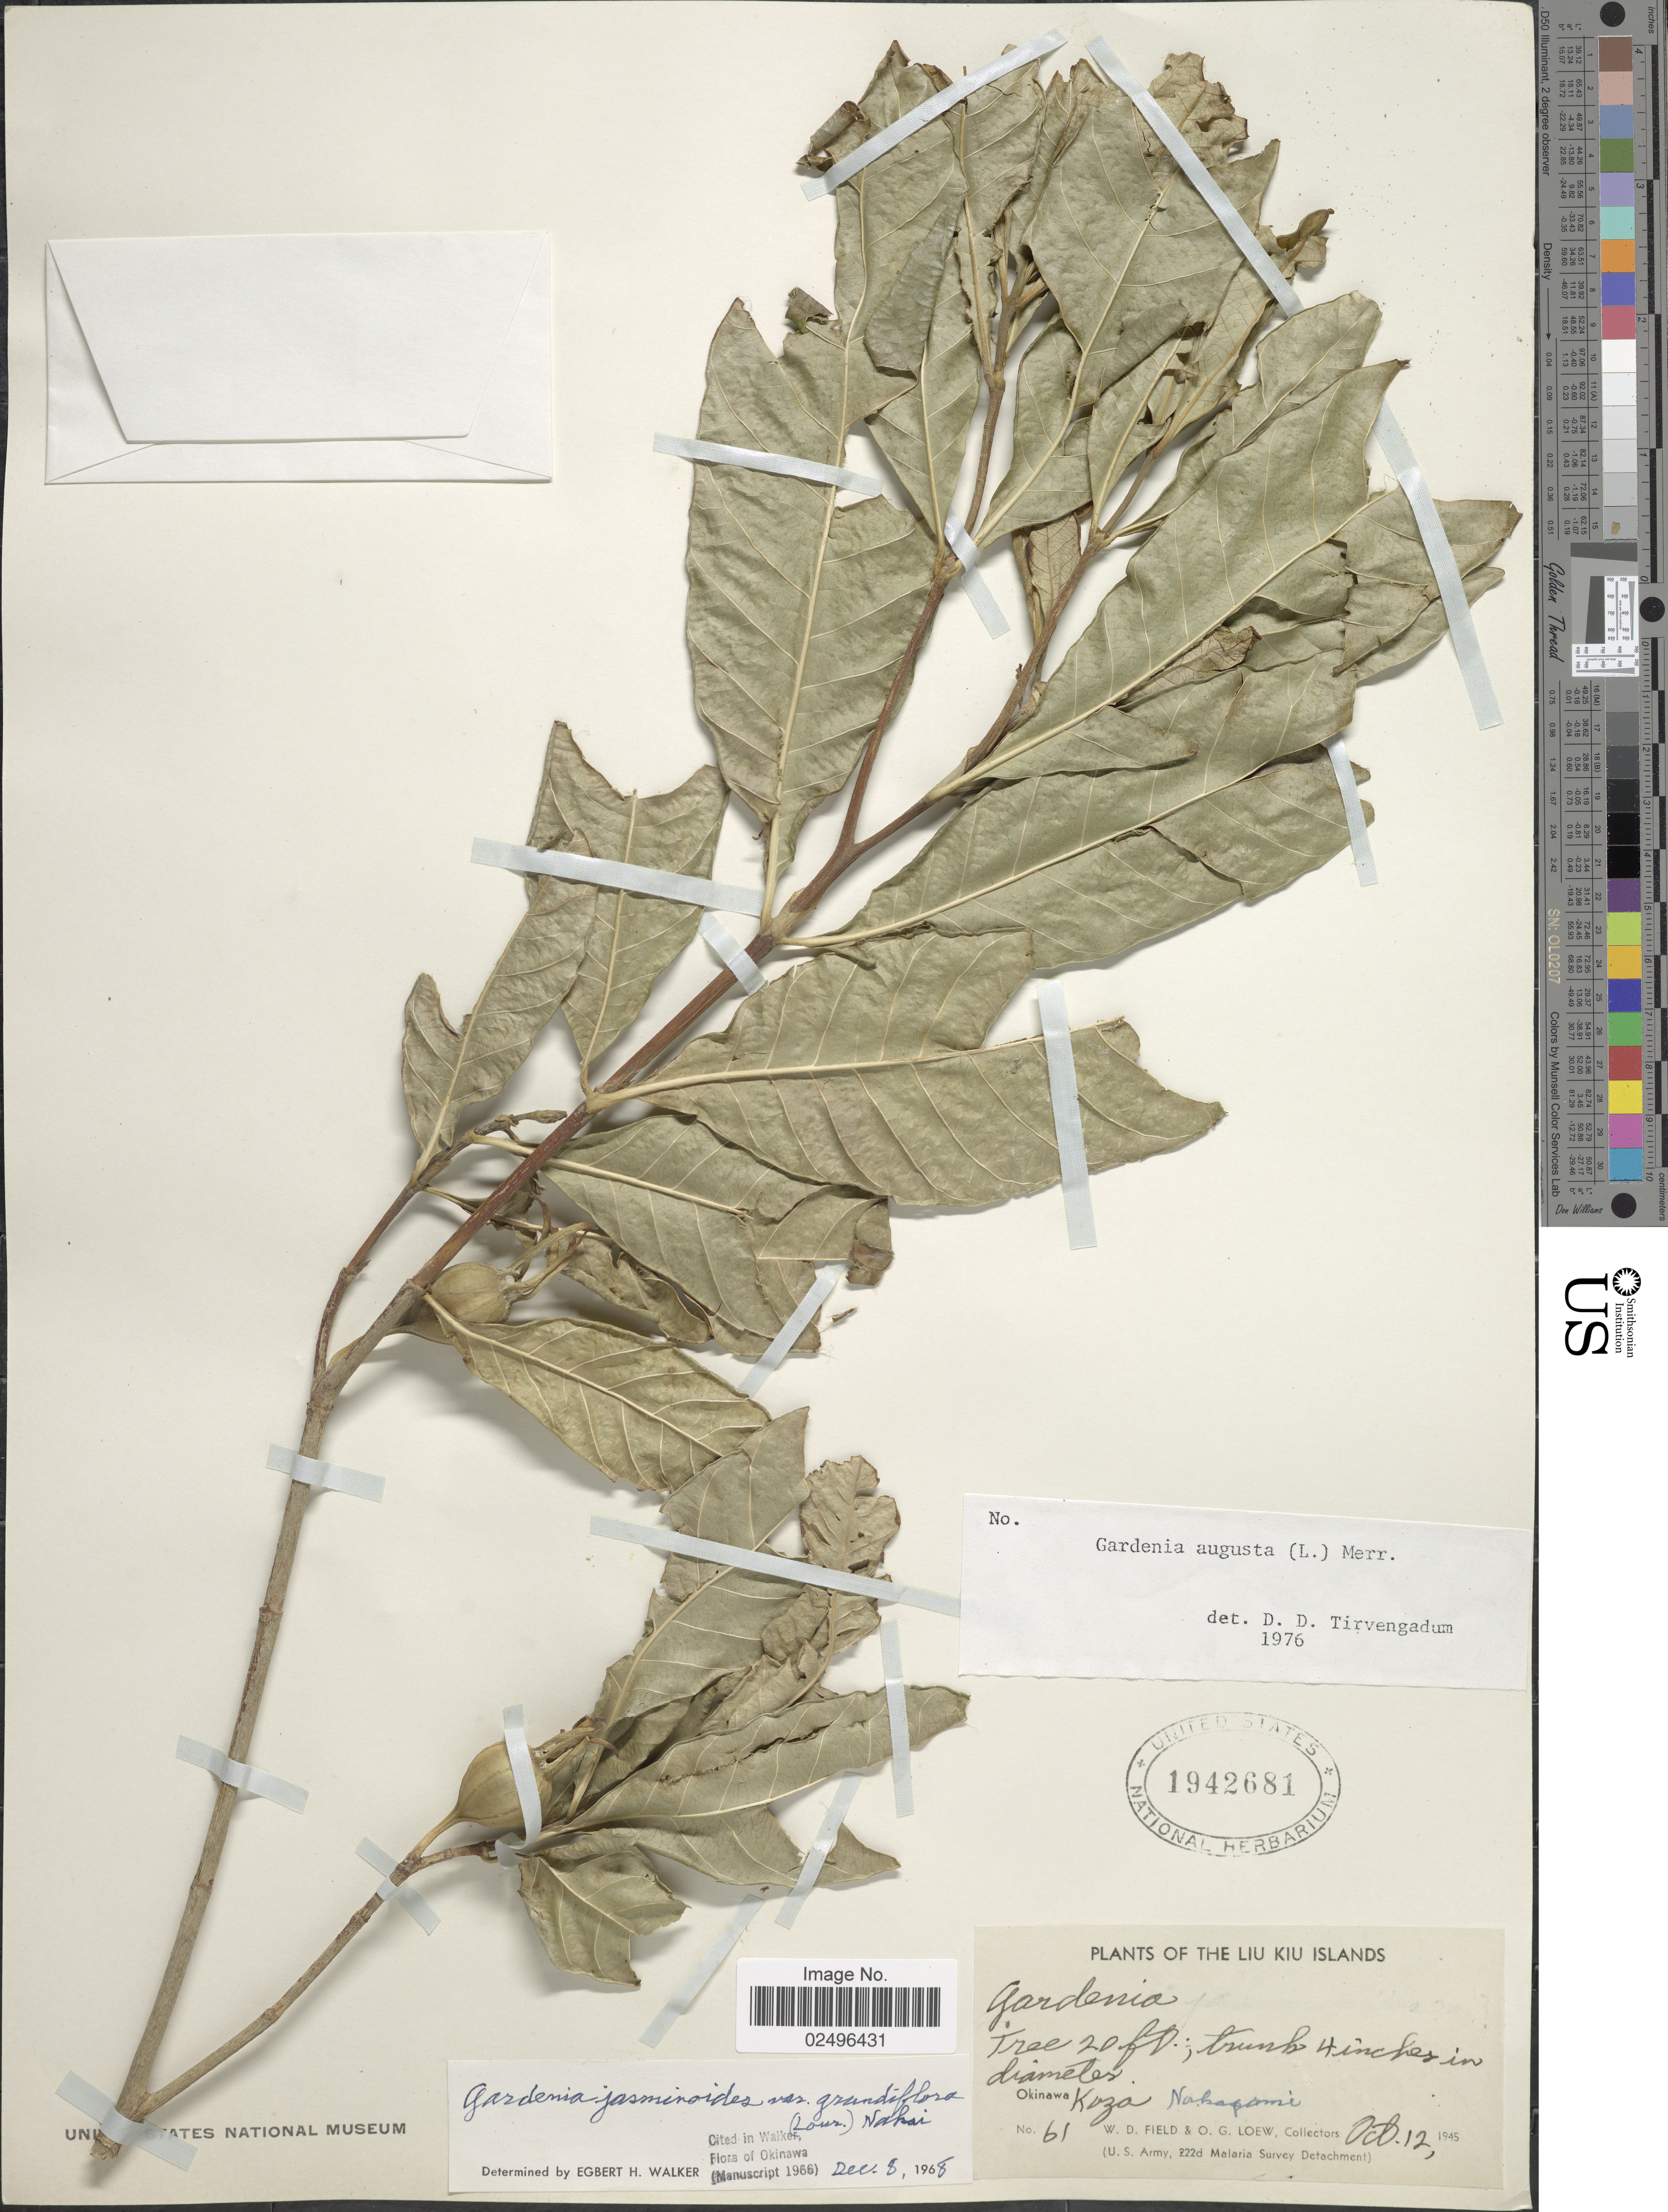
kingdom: Plantae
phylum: Tracheophyta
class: Magnoliopsida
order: Gentianales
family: Rubiaceae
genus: Gardenia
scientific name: Gardenia augusta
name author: (L.) Merr.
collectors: W. D. Field & O. G. Loew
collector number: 61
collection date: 1945-10-12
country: Japan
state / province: Okinawa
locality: The Liu Kiu Islands, Okinawa, Kaniku, Nahogami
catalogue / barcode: US 1942681